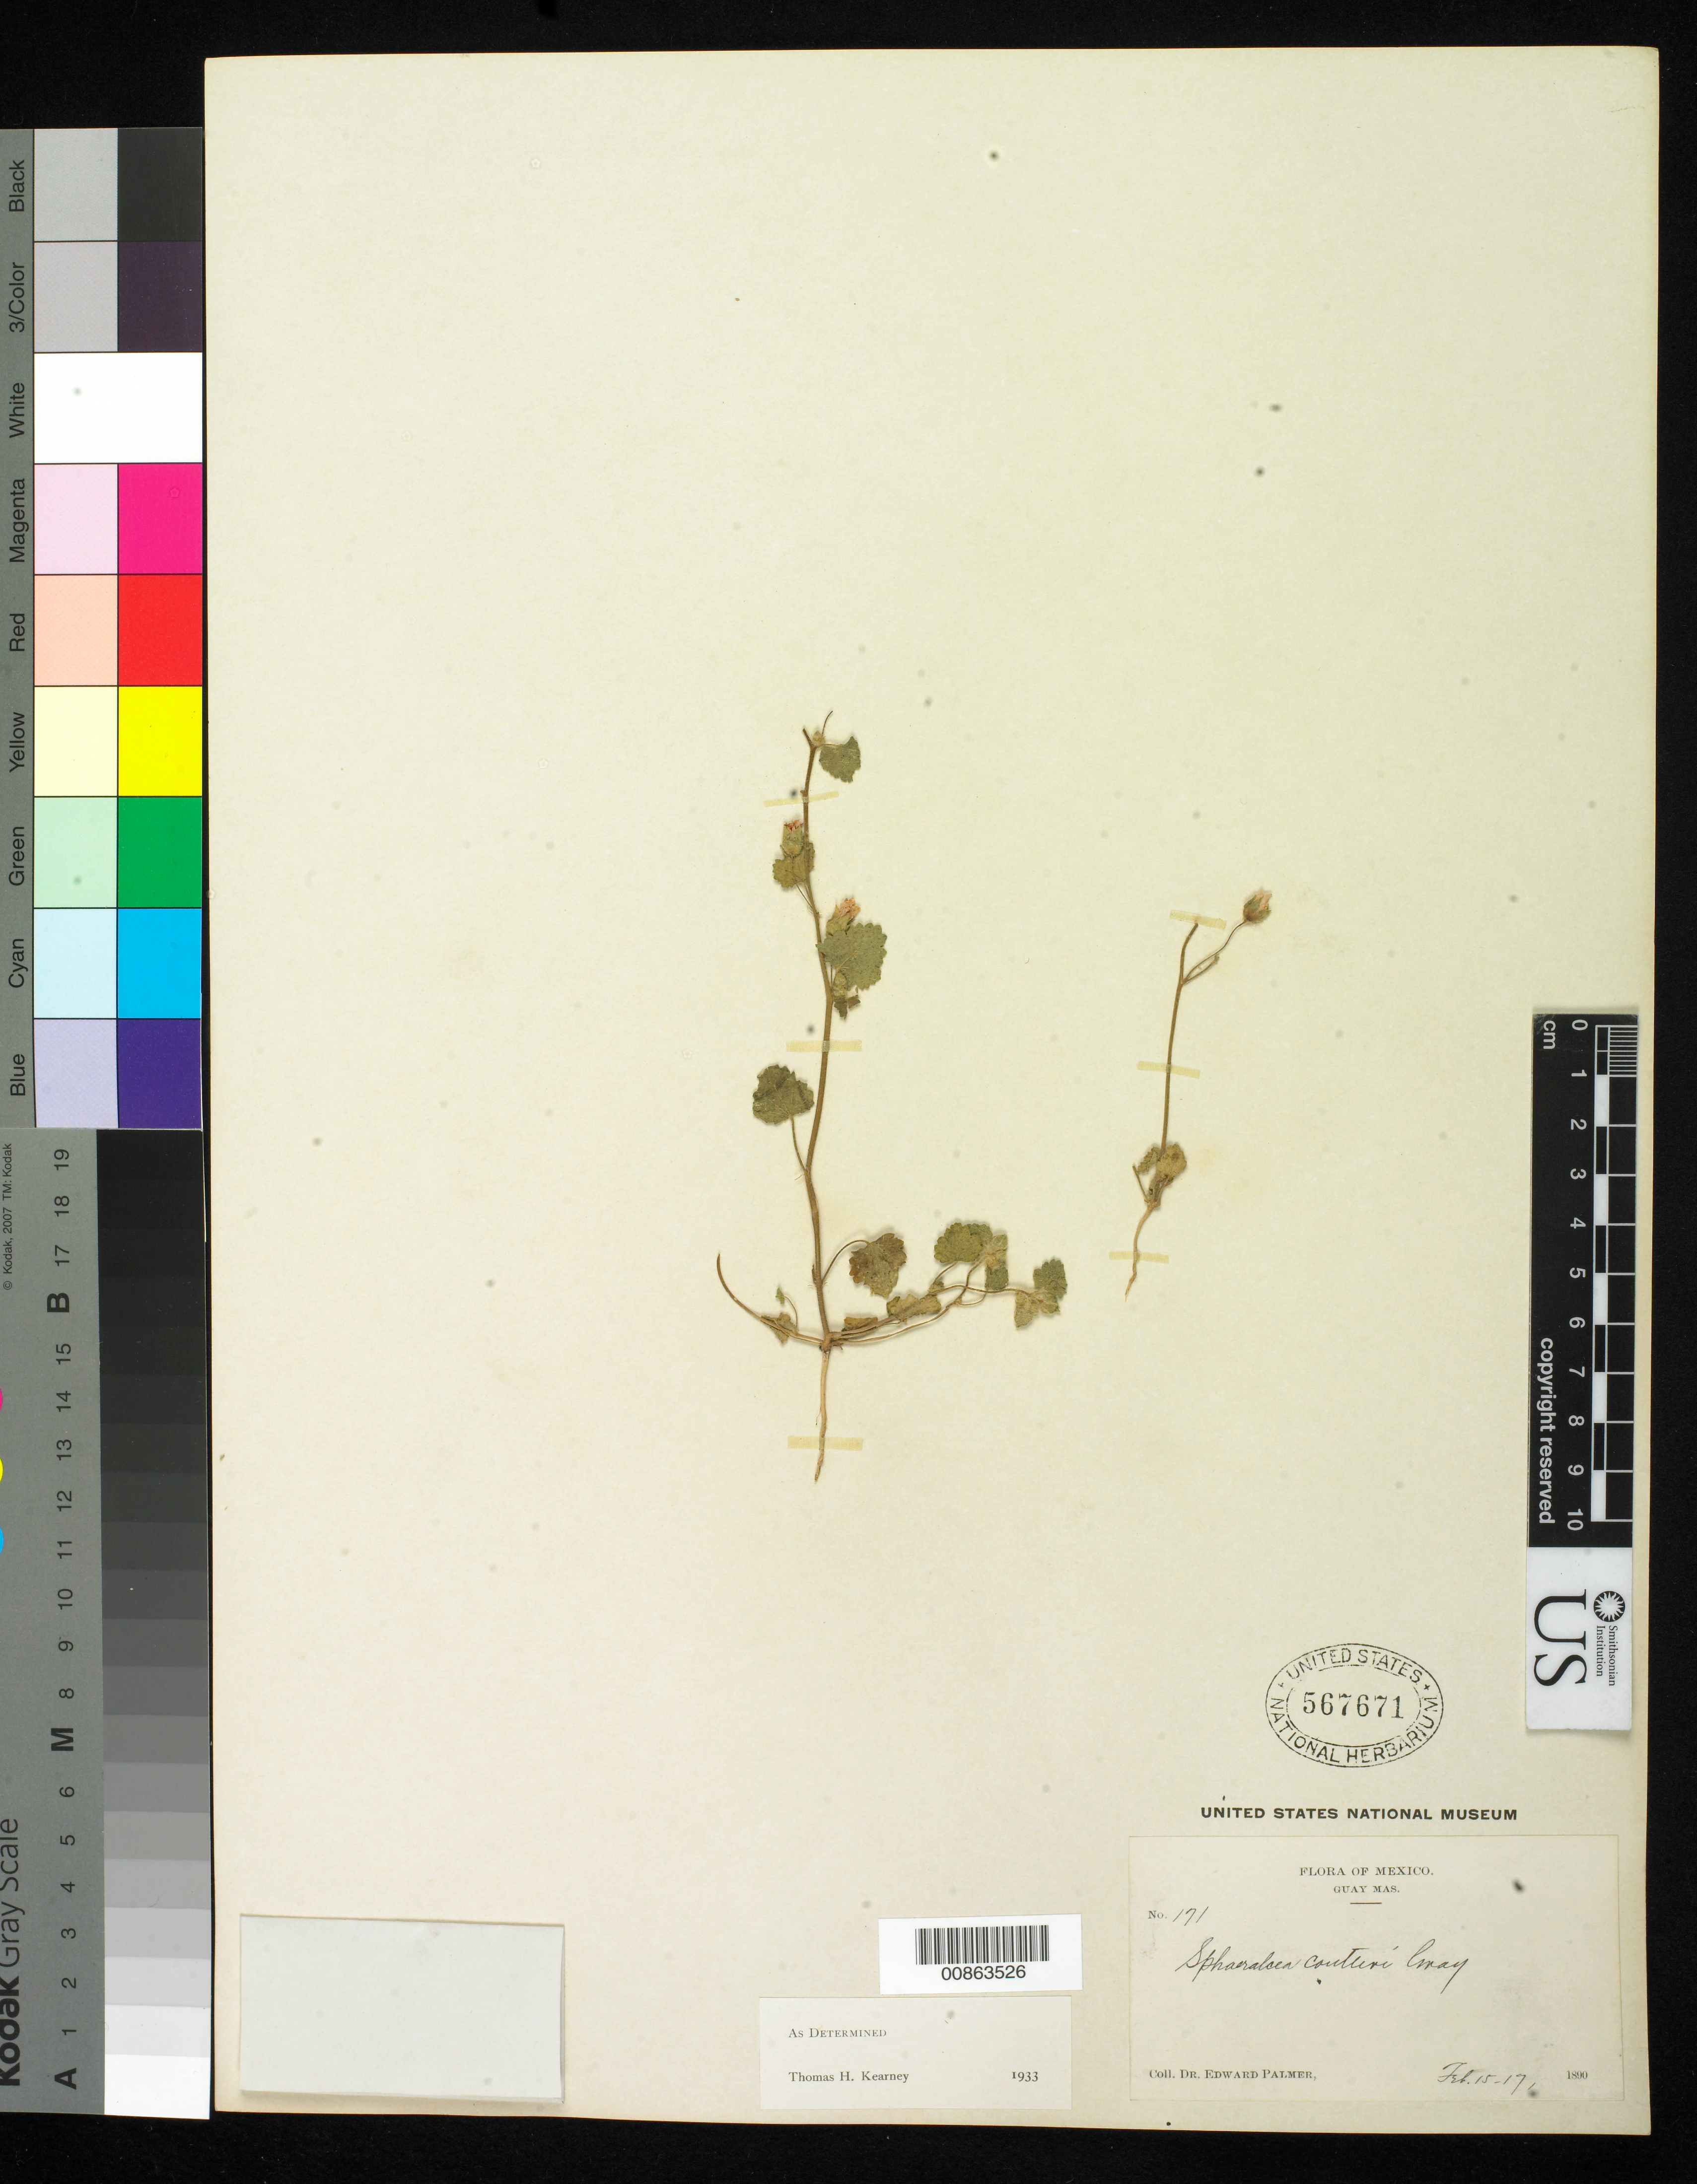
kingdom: Plantae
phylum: Tracheophyta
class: Magnoliopsida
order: Malvales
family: Malvaceae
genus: Sphaeralcea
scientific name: Sphaeralcea coulteri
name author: (S. Watson) A. Gray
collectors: E. Palmer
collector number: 171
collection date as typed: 15 Feb 1890 to 17 Feb 1890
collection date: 1890-02-15/1890-02-17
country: Mexico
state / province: Sonora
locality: Guaymas, Sonora.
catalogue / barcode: US 567671